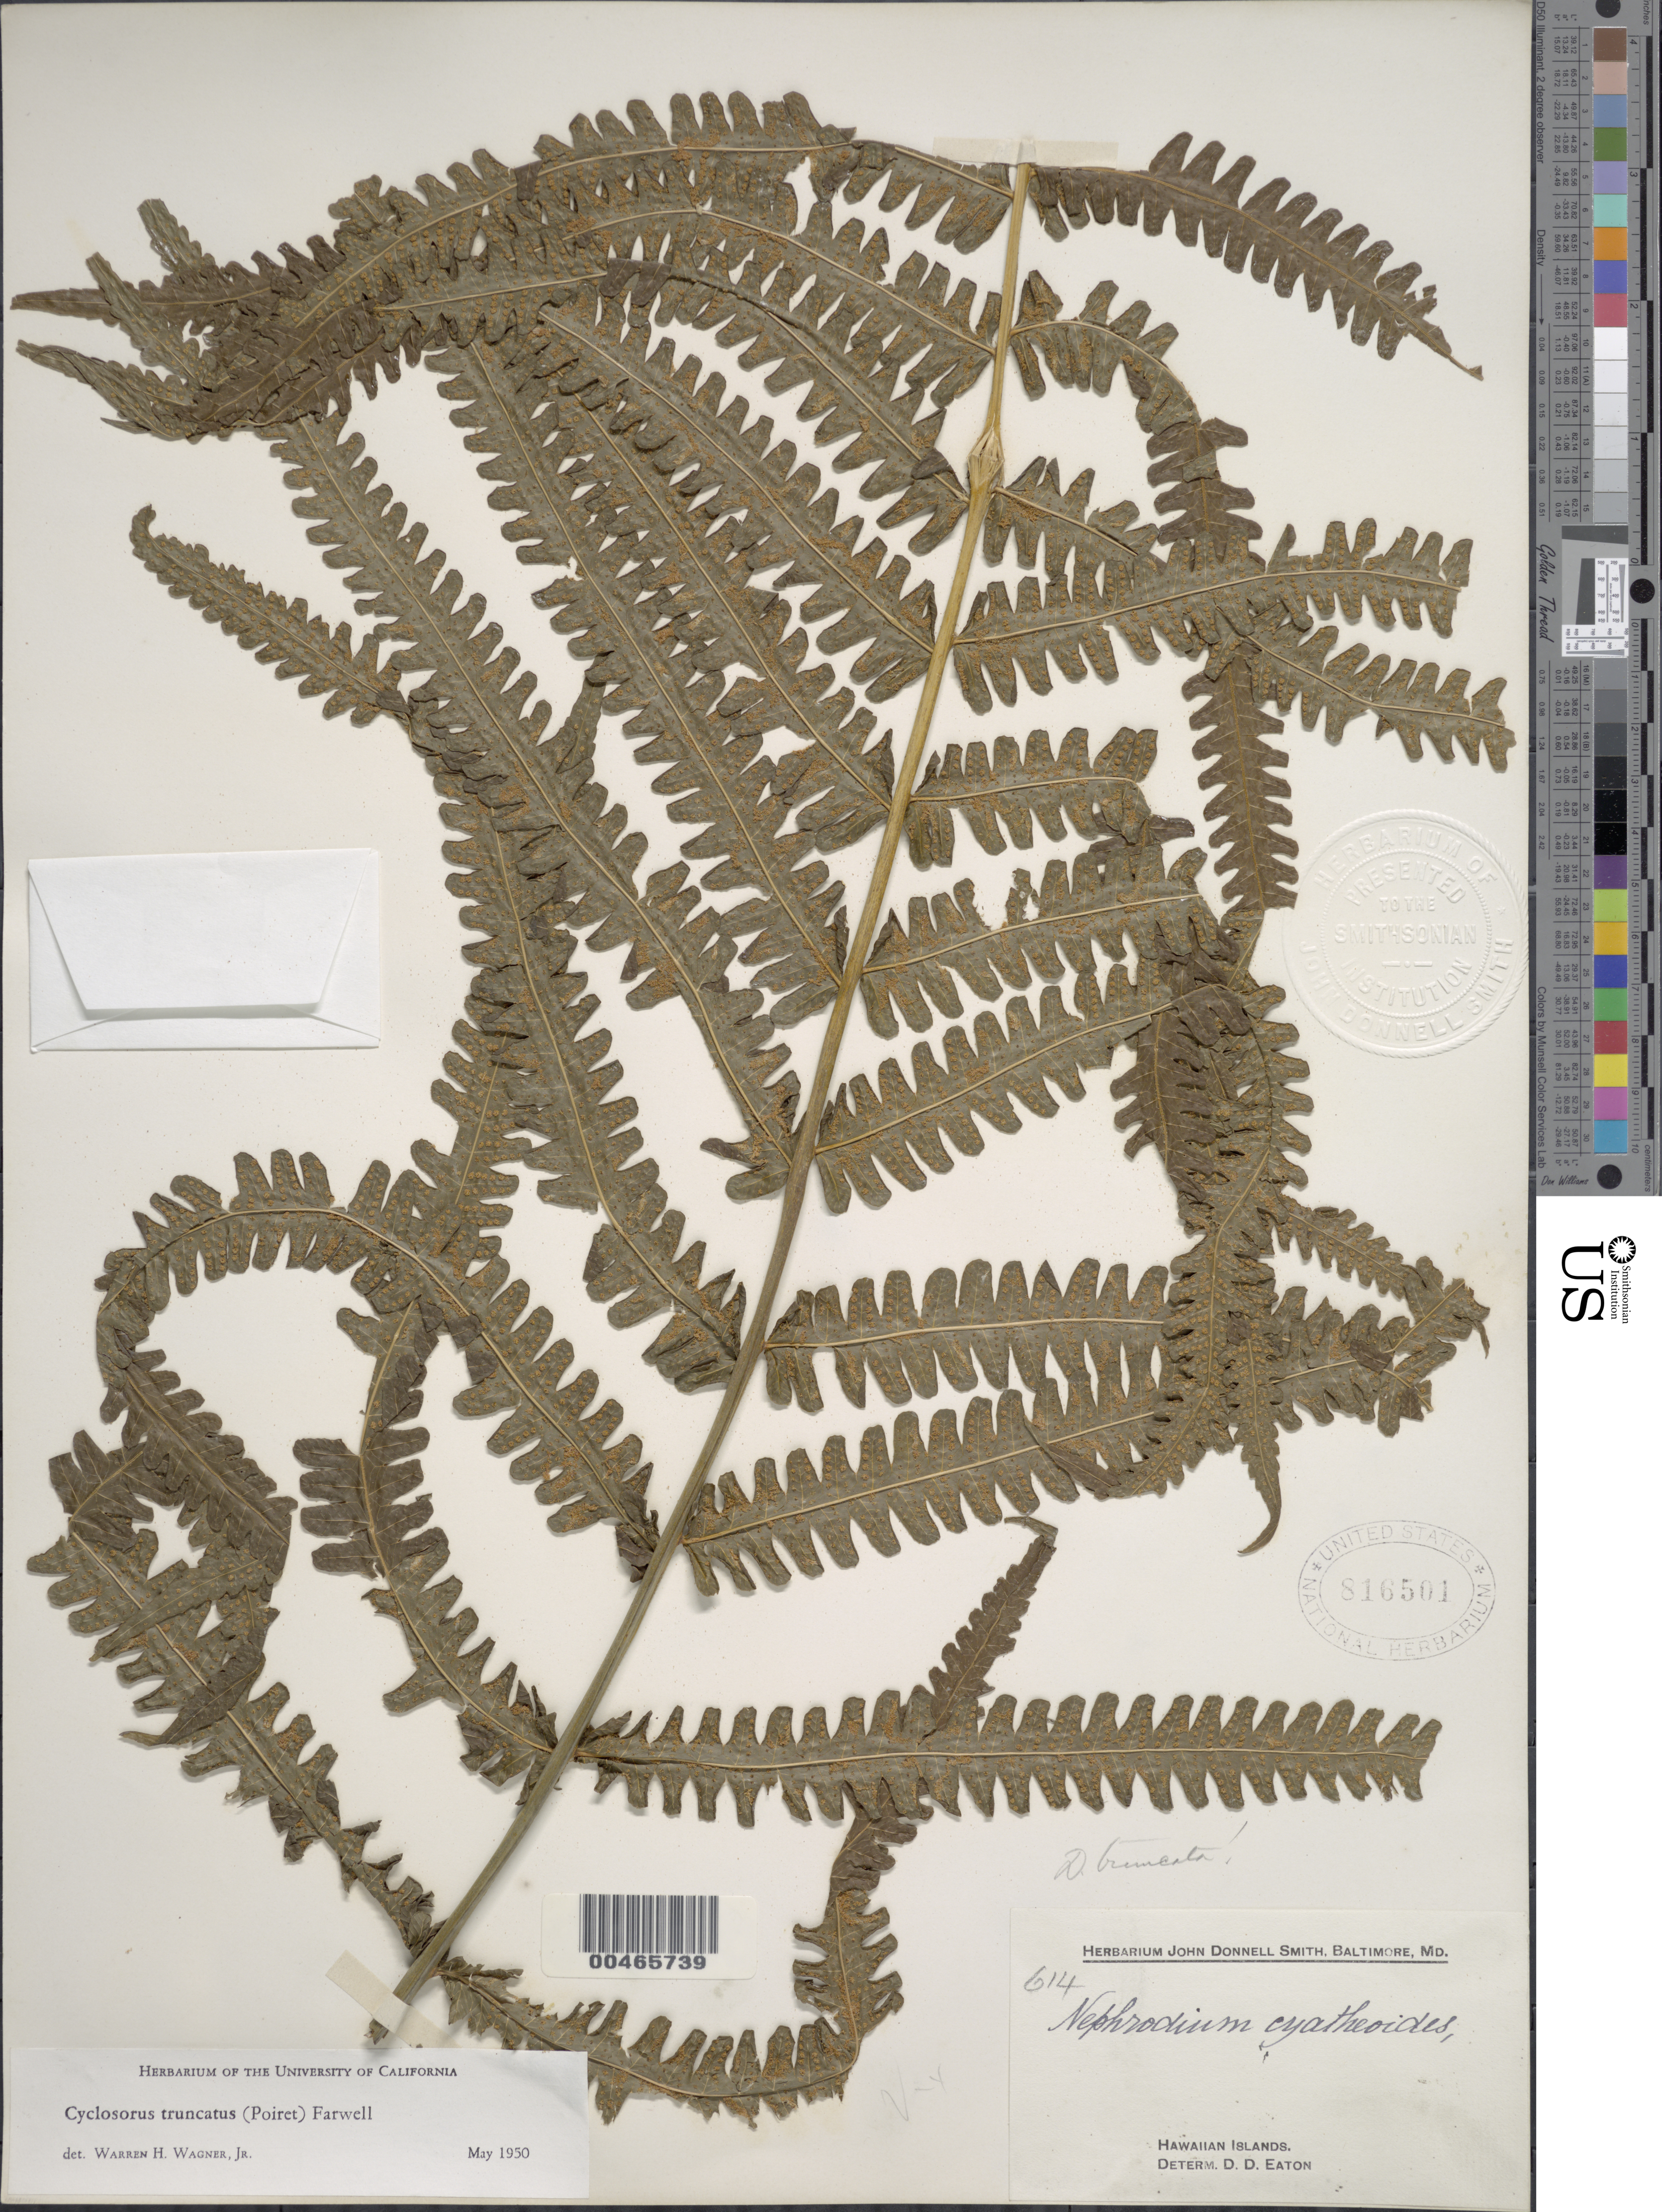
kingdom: Plantae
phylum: Tracheophyta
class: Polypodiopsida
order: Polypodiales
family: Thelypteridaceae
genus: Pneumatopteris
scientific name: Pneumatopteris truncata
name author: (Poir.) Holttum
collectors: J. Donnell Smith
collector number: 614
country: United States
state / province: Hawaii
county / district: Hawaii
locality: Hawaiian Islands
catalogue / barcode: US 816501